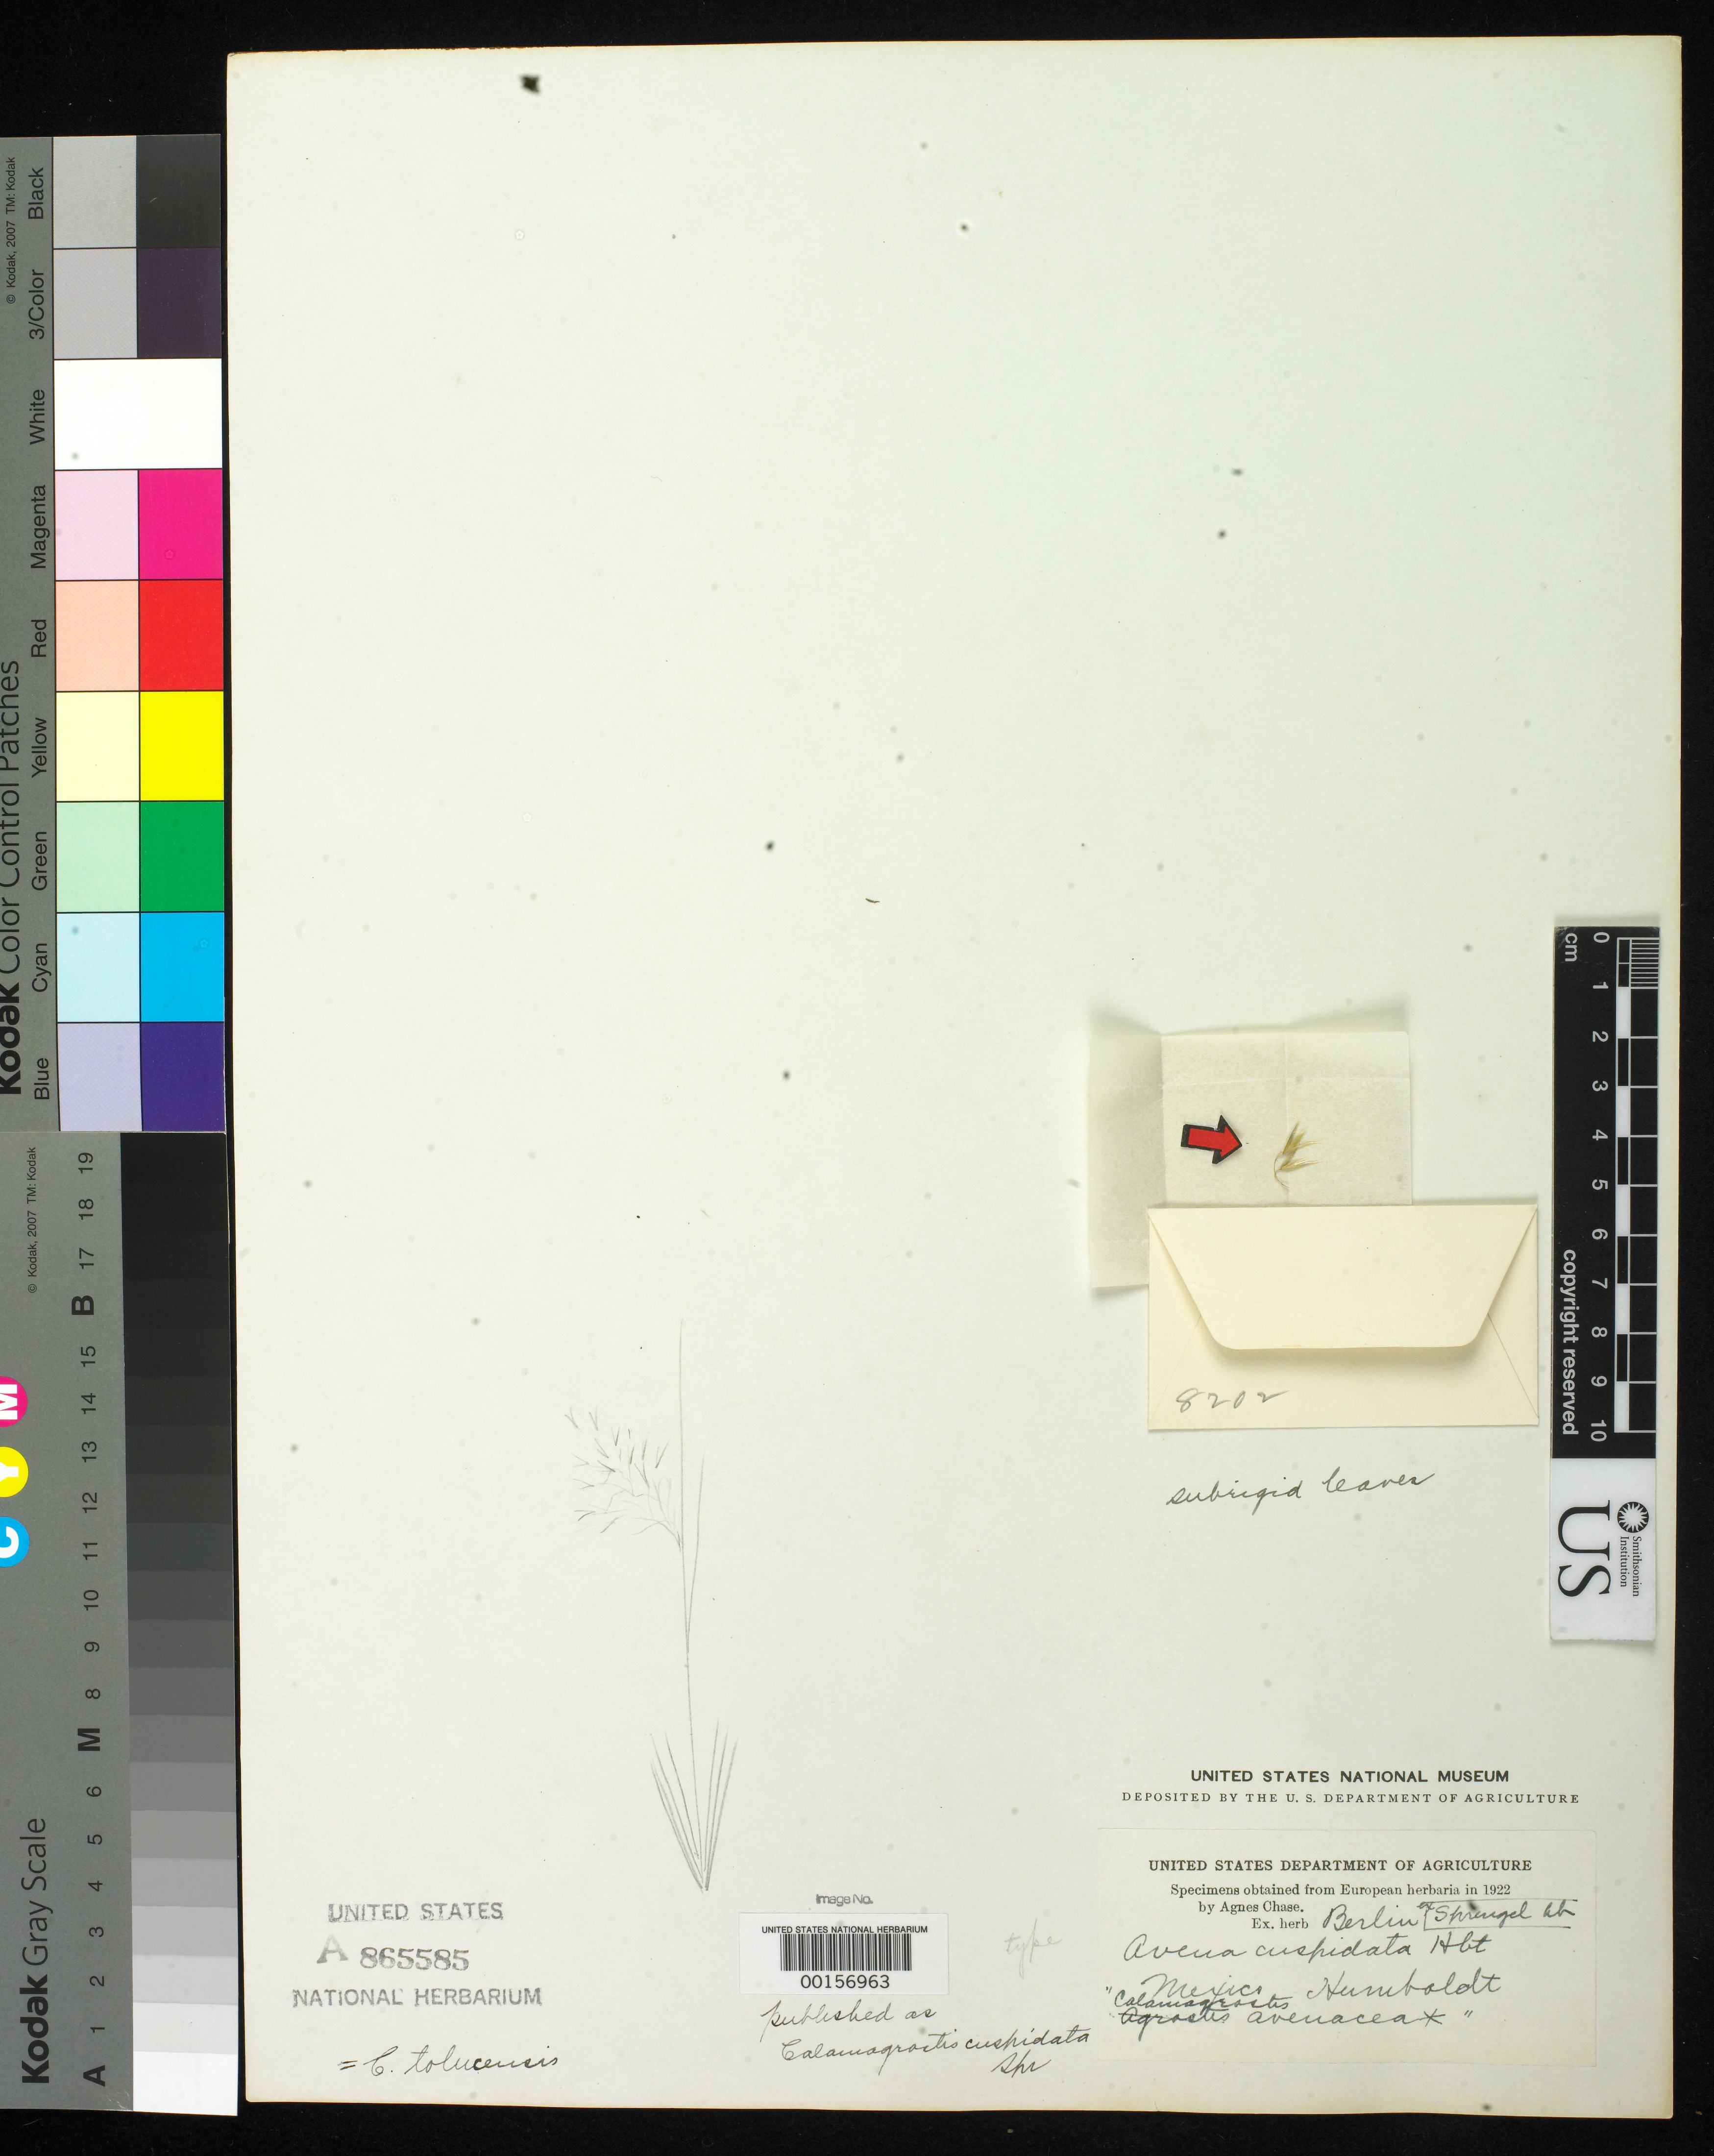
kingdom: Plantae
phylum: Tracheophyta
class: Liliopsida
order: Poales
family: Poaceae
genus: Calamagrostis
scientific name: Calamagrostis cuspidata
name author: A. Spreng.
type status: Type Fragment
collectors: F. W. Humboldt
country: Mexico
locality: E of Monserrat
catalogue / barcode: US 865585A